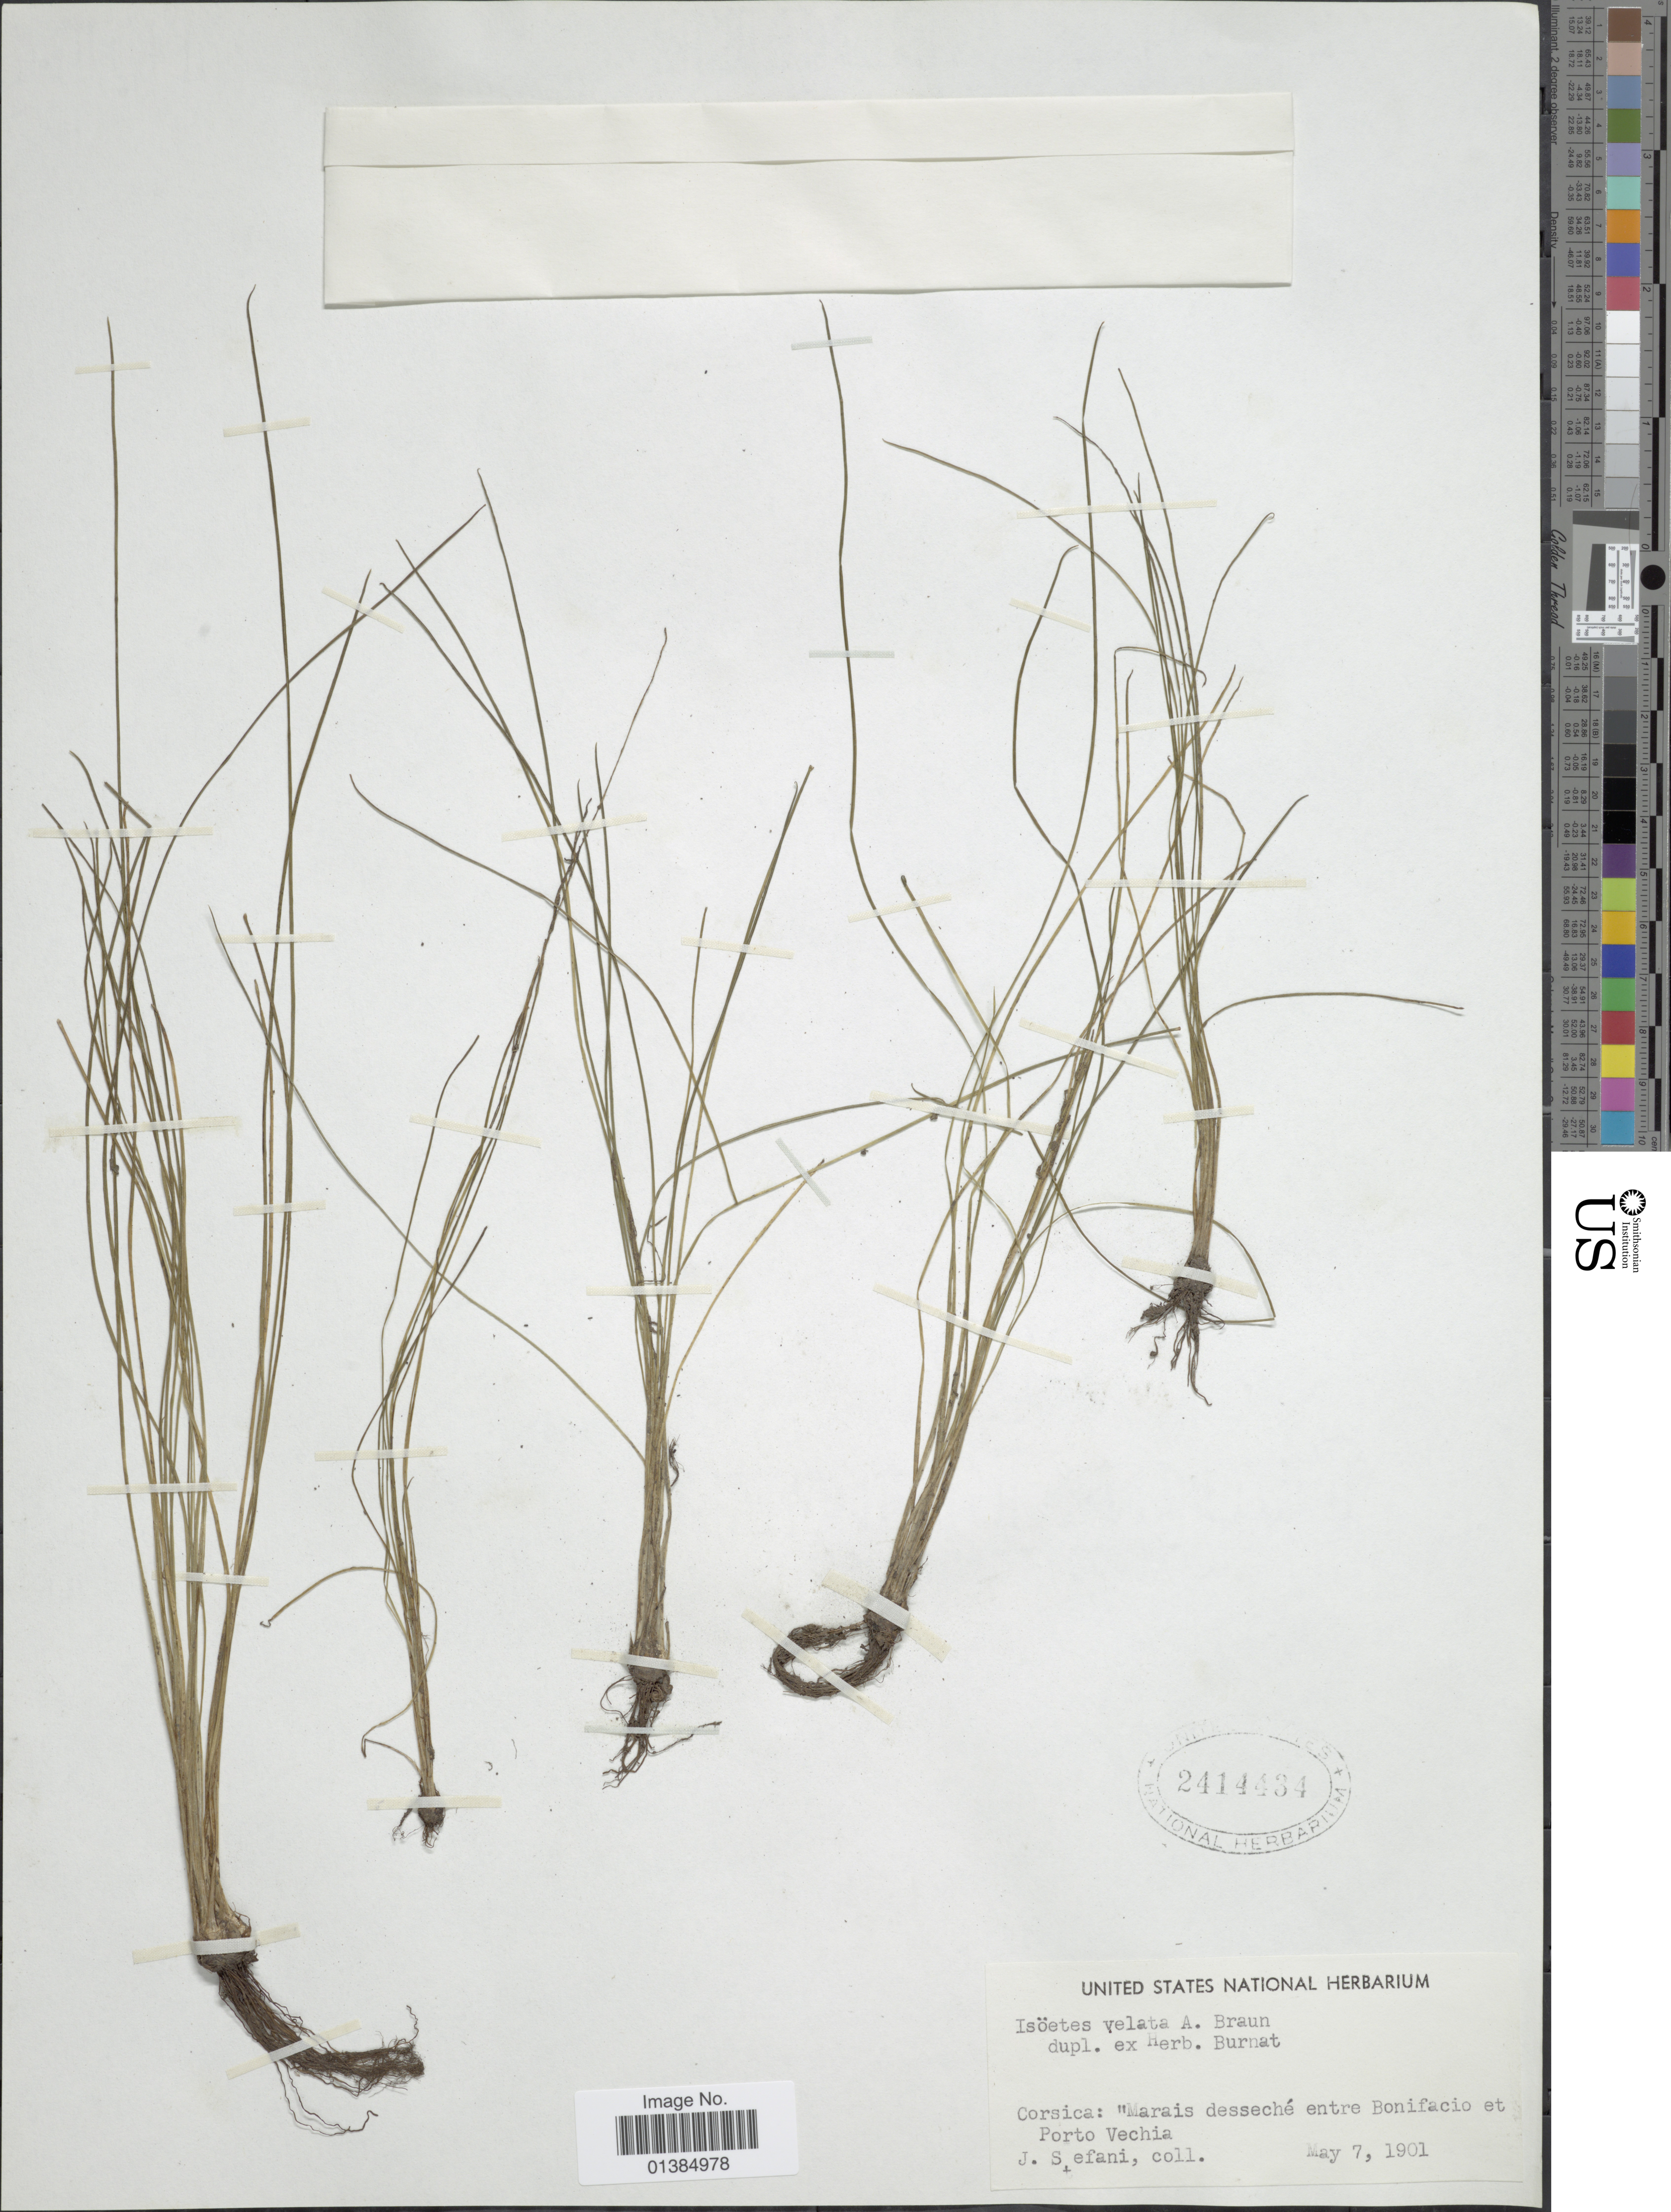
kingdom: Plantae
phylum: Tracheophyta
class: Lycopodiopsida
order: Isoetales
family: Isoetaceae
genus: Isoetes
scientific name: Isoetes velata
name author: A. Braun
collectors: J. Stefani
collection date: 1901-05-07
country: France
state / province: Corsica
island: Corse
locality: Marais desseché entre Bonifacio et Porto Vechia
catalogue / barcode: US 2414434